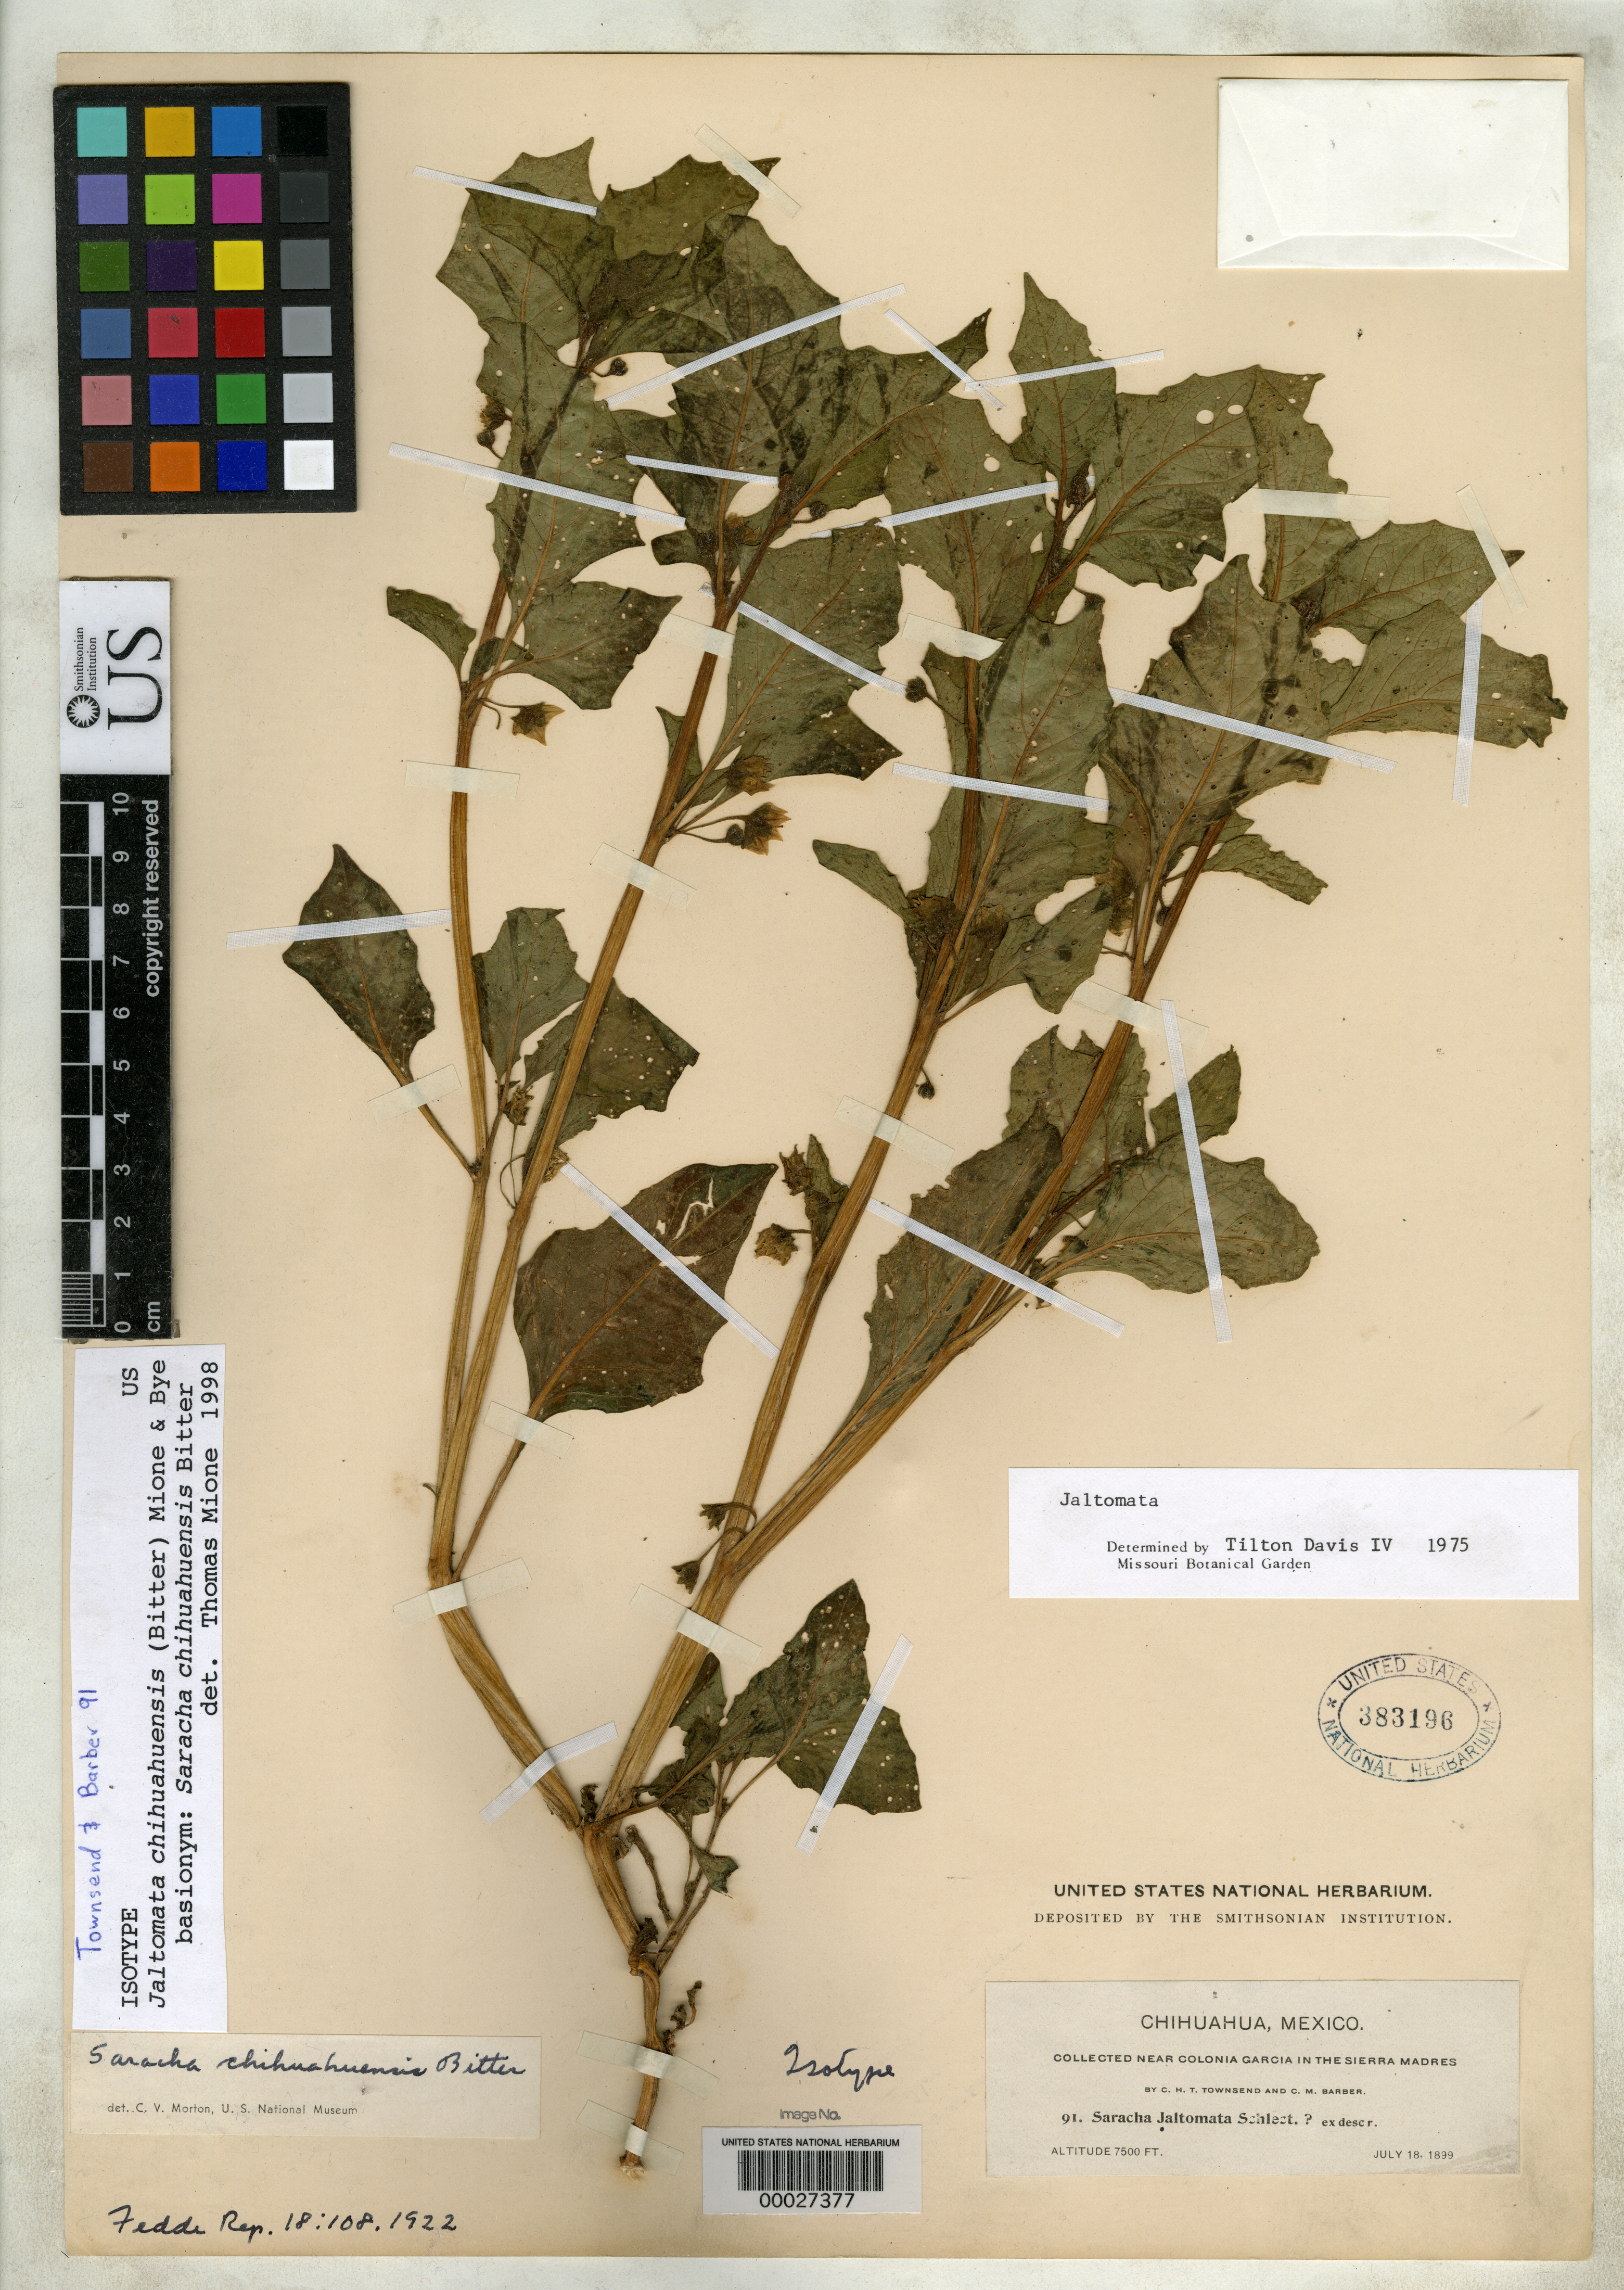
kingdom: Plantae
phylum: Tracheophyta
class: Magnoliopsida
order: Solanales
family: Solanaceae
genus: Saracha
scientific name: Saracha chihuahuensis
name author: Bitter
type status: Isotype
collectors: C. H. T. Townsend & C. Barber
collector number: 91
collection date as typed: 18 Jul 1899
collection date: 1899-07-18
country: Mexico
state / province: Chihuahua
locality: Near Colonia Garcia, Sierra Madres.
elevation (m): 2286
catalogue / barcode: US 383196